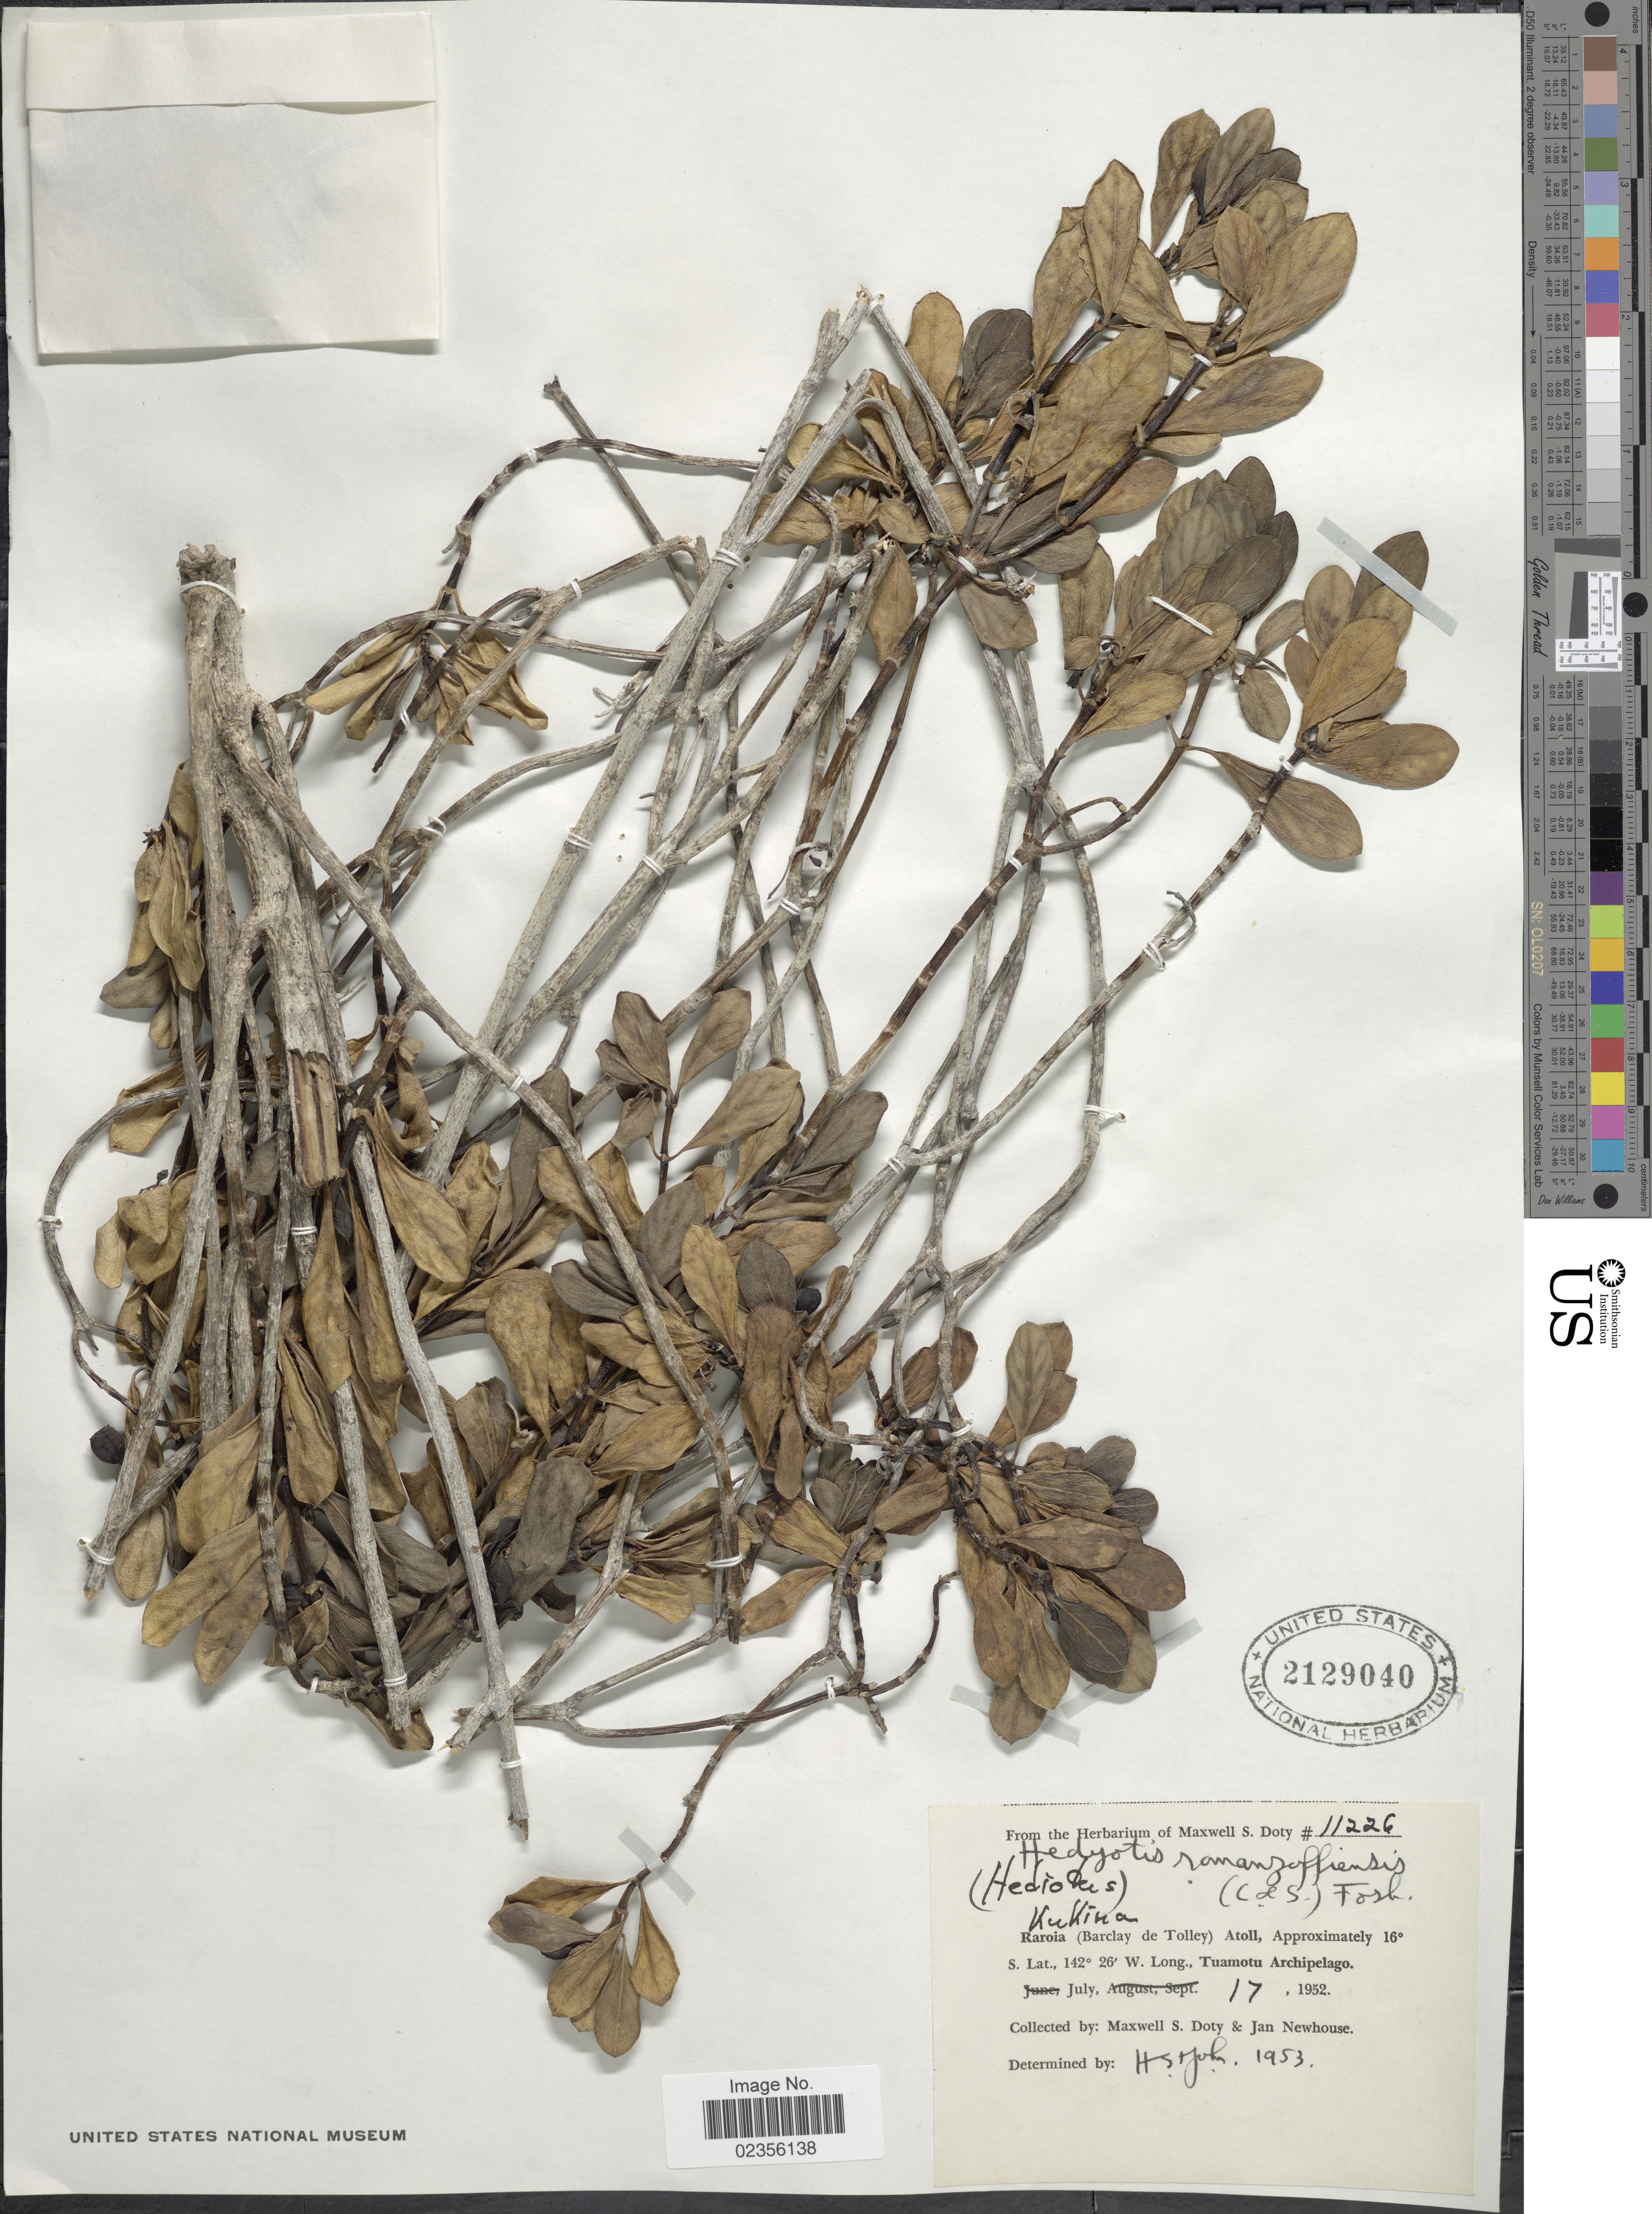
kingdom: Plantae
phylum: Tracheophyta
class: Magnoliopsida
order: Gentianales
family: Rubiaceae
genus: Kadua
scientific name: Kadua romanzoffiensis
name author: Cham. & Schltdl.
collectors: M. S. Doty & J. Newhouse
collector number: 11226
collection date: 1952-07-17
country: French Polynesia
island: Raroia [Barclay de Tolley] Atoll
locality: Raroia (Barclay de Tolley) Atoll, Tuamotu Archipelago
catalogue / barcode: US 2129040